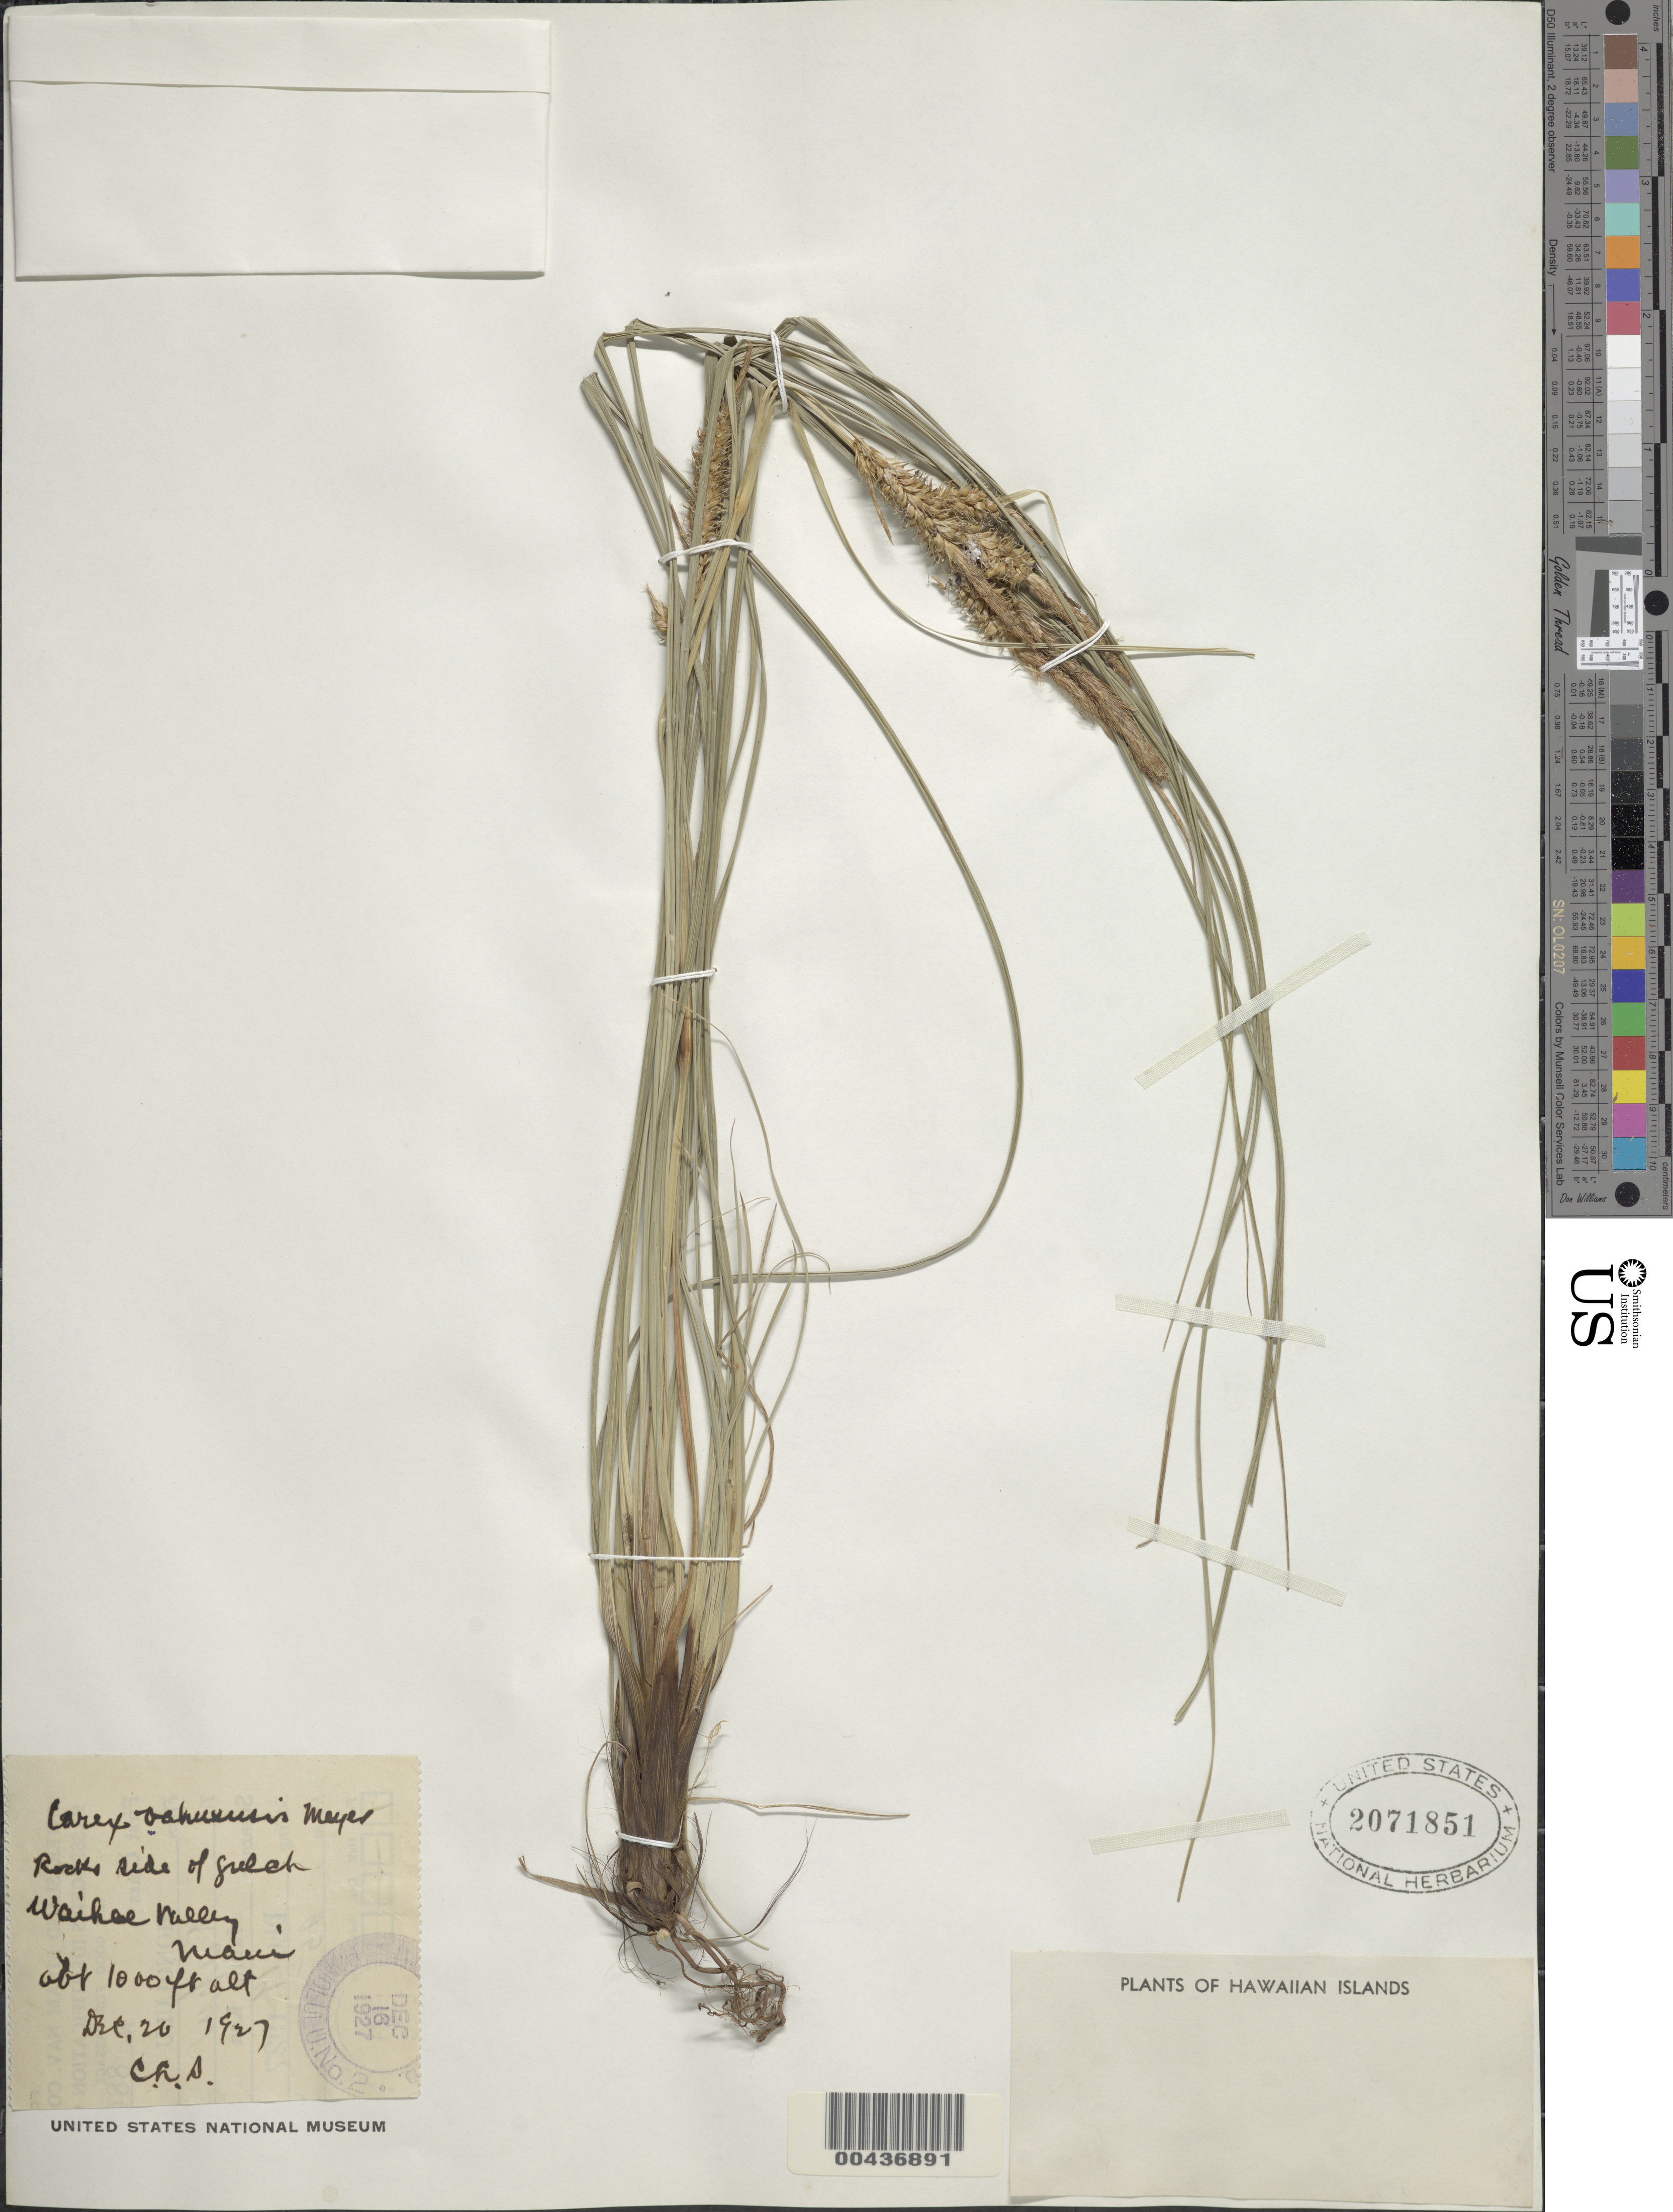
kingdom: Plantae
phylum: Tracheophyta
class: Liliopsida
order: Poales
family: Cyperaceae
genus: Carex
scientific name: Carex wahuensis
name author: C.A. Mey.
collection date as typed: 20 Dec 1927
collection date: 1927-12-20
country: United States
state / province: Hawaii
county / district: Maui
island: Maui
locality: Waikae Valley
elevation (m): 305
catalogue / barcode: US 2071851